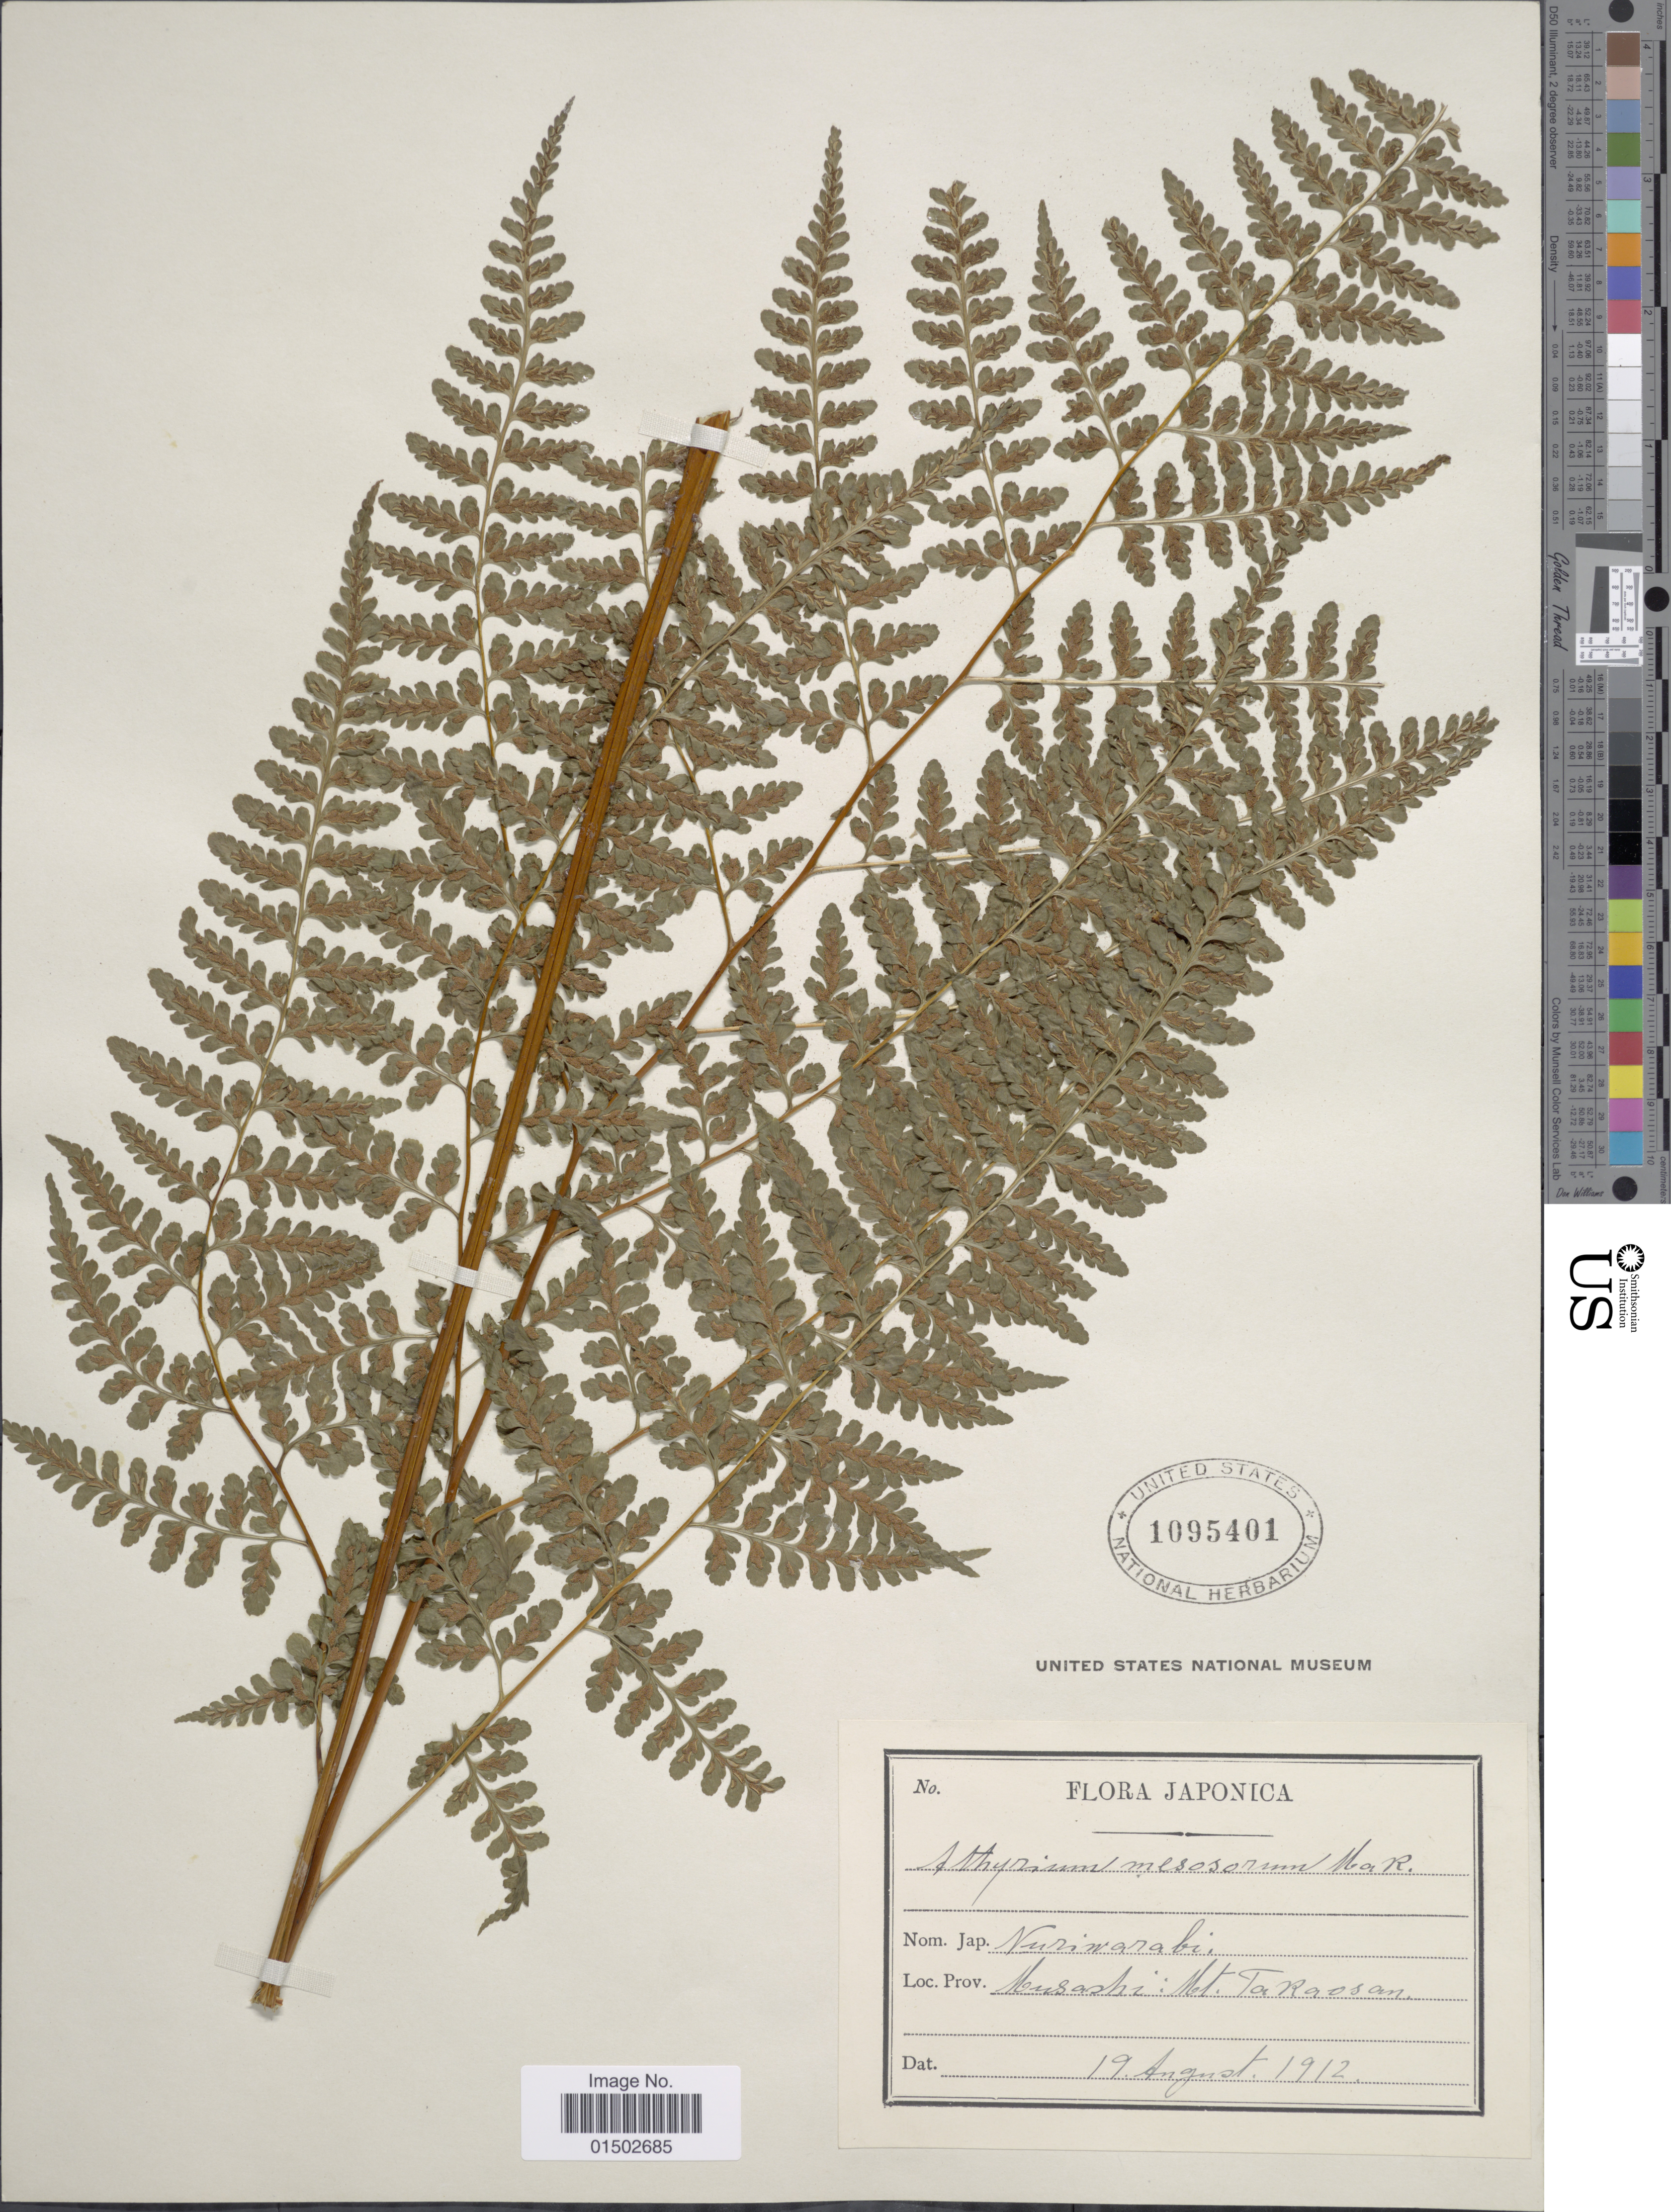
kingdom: Plantae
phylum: Tracheophyta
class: Polypodiopsida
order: Polypodiales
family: Rhachidosoraceae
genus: Rhachidosorus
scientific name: Rhachidosorus mesosorus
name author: (Makino) Ching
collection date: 1912-08-19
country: Japan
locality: Mousashi : Mt. Takaosan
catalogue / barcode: US 1095401